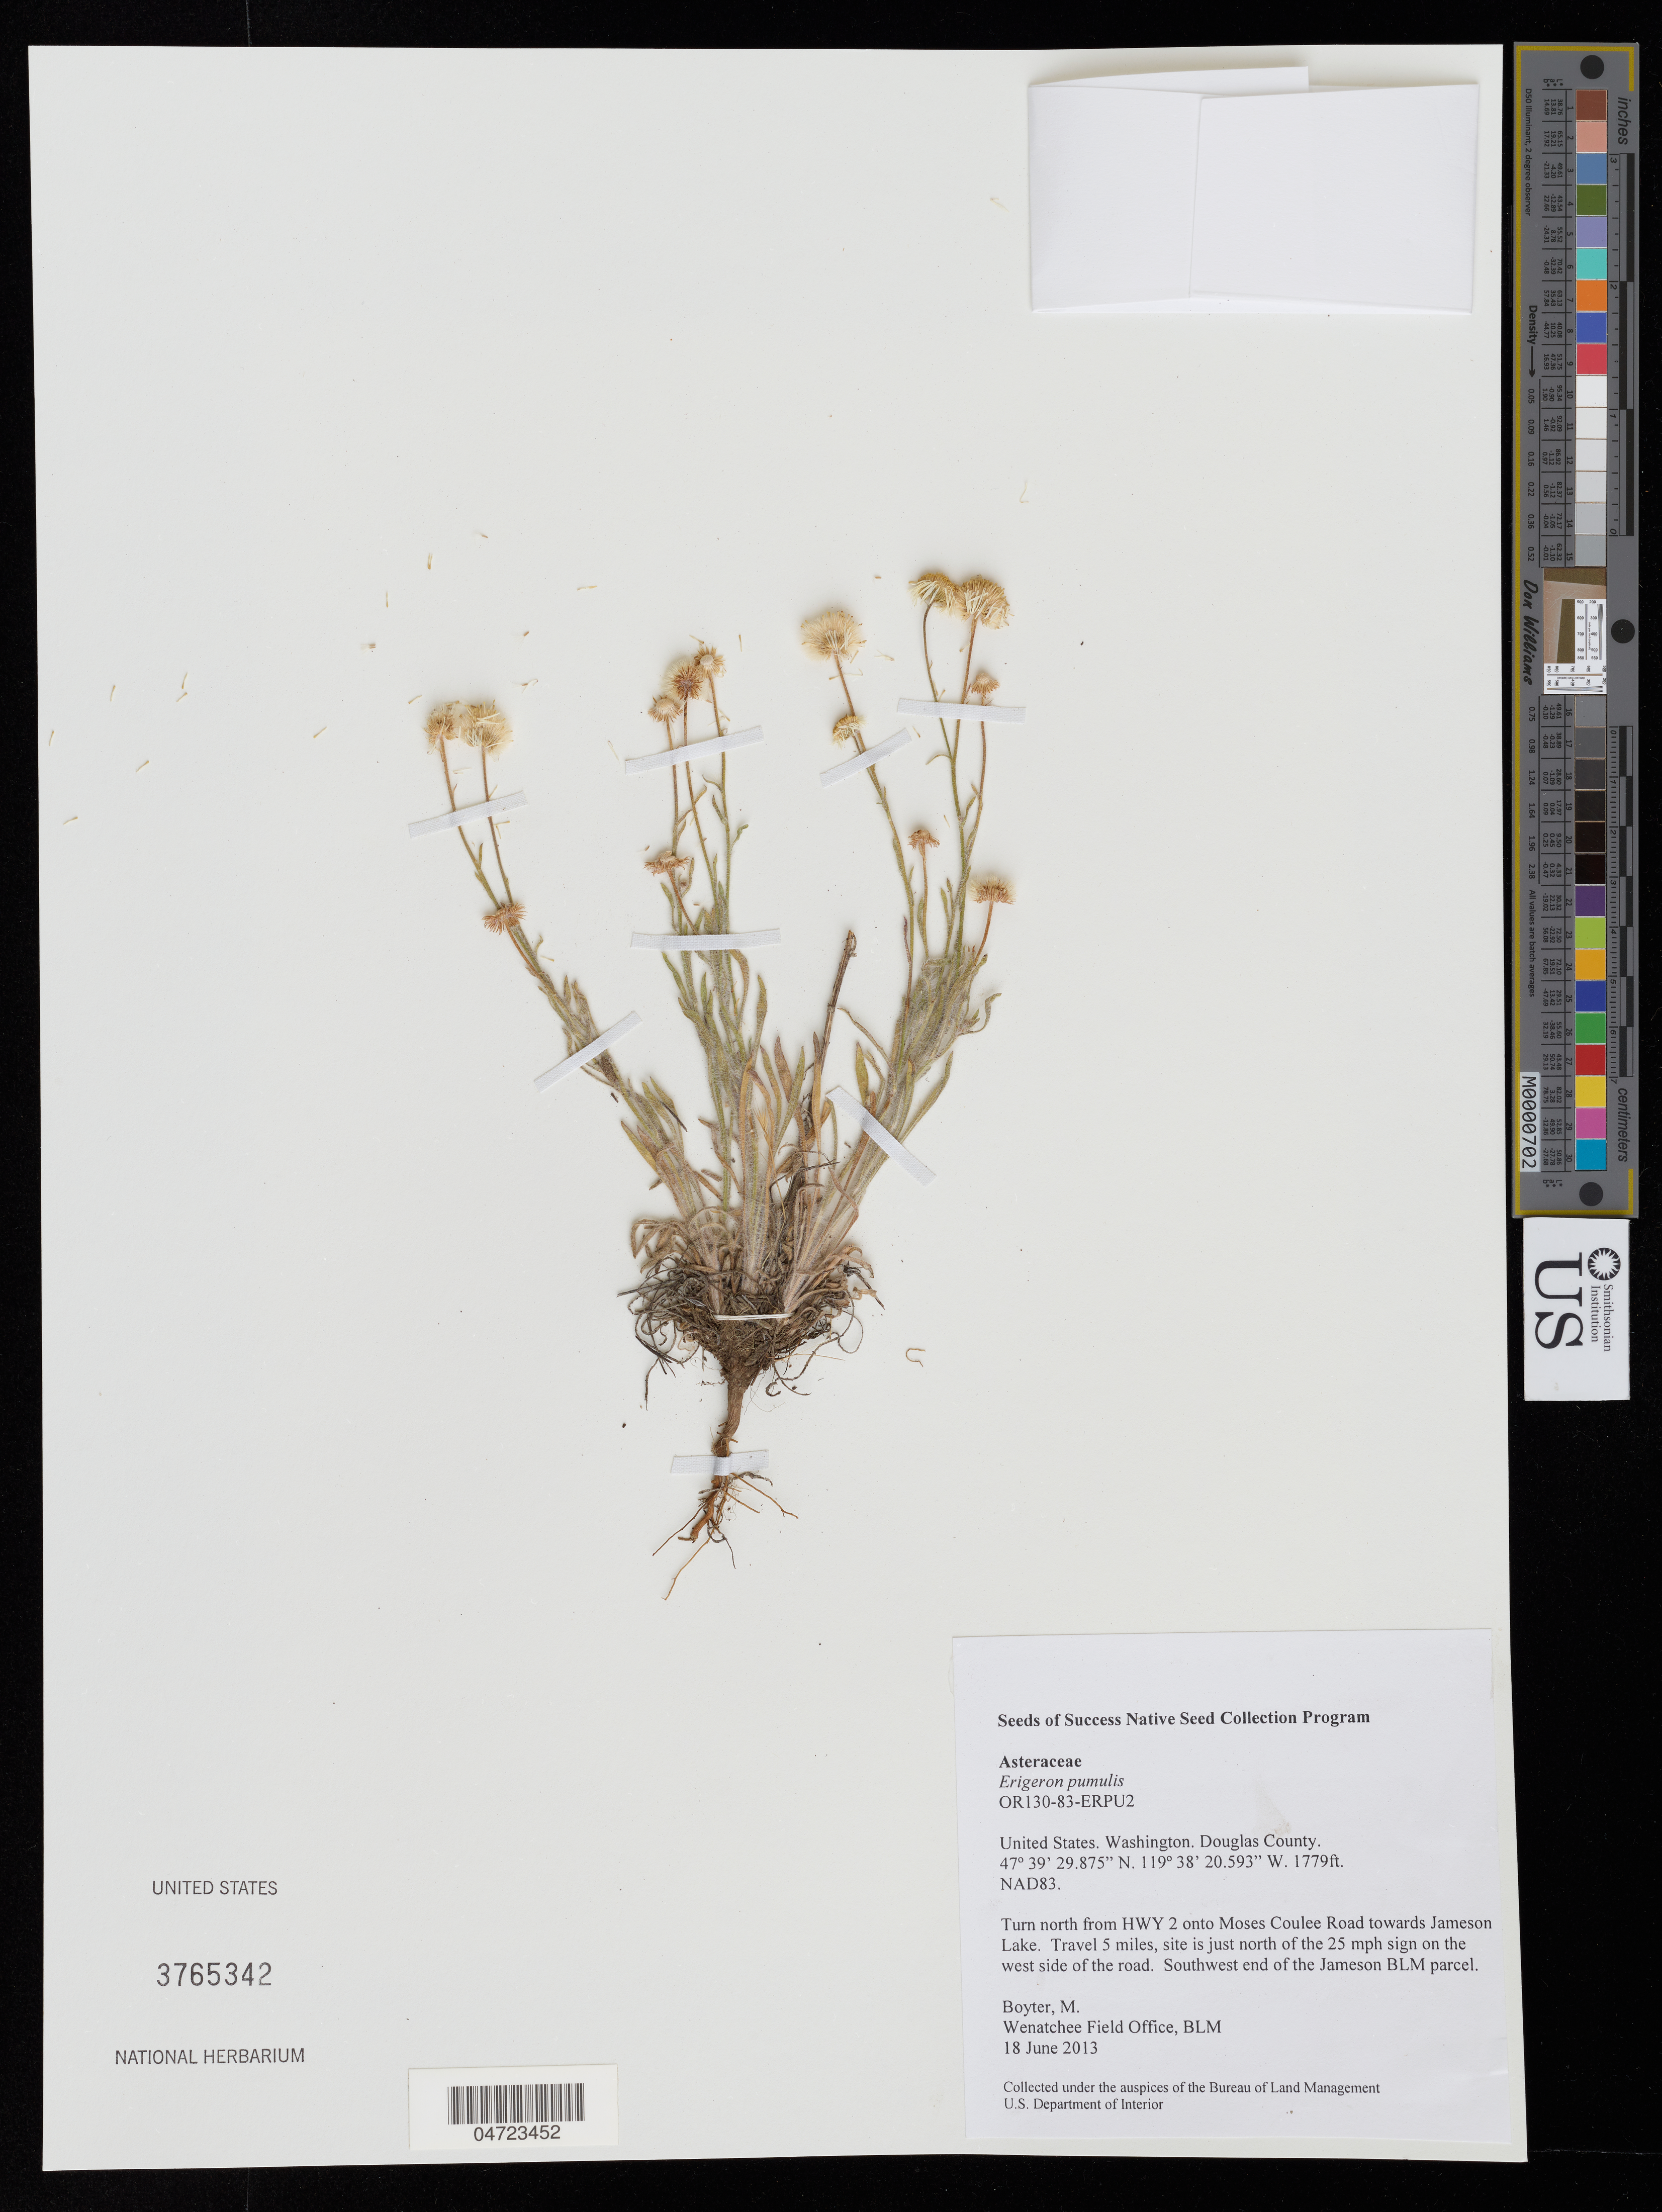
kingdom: Plantae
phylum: Tracheophyta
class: Magnoliopsida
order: Asterales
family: Asteraceae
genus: Erigeron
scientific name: Erigeron pumilus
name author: Nutt.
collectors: M. Boyter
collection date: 2013-06-18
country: United States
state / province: Washington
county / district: Douglas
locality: Douglas County. NAD83. Turn north from HWY 2 onto Moses Coulee Road towards Jameson Lake. Travel 5 miles, site is just north of the 25 mph sign on the west side of the road. Southwest end of the Jameson BLM parcel.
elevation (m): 542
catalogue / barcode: US 3765342